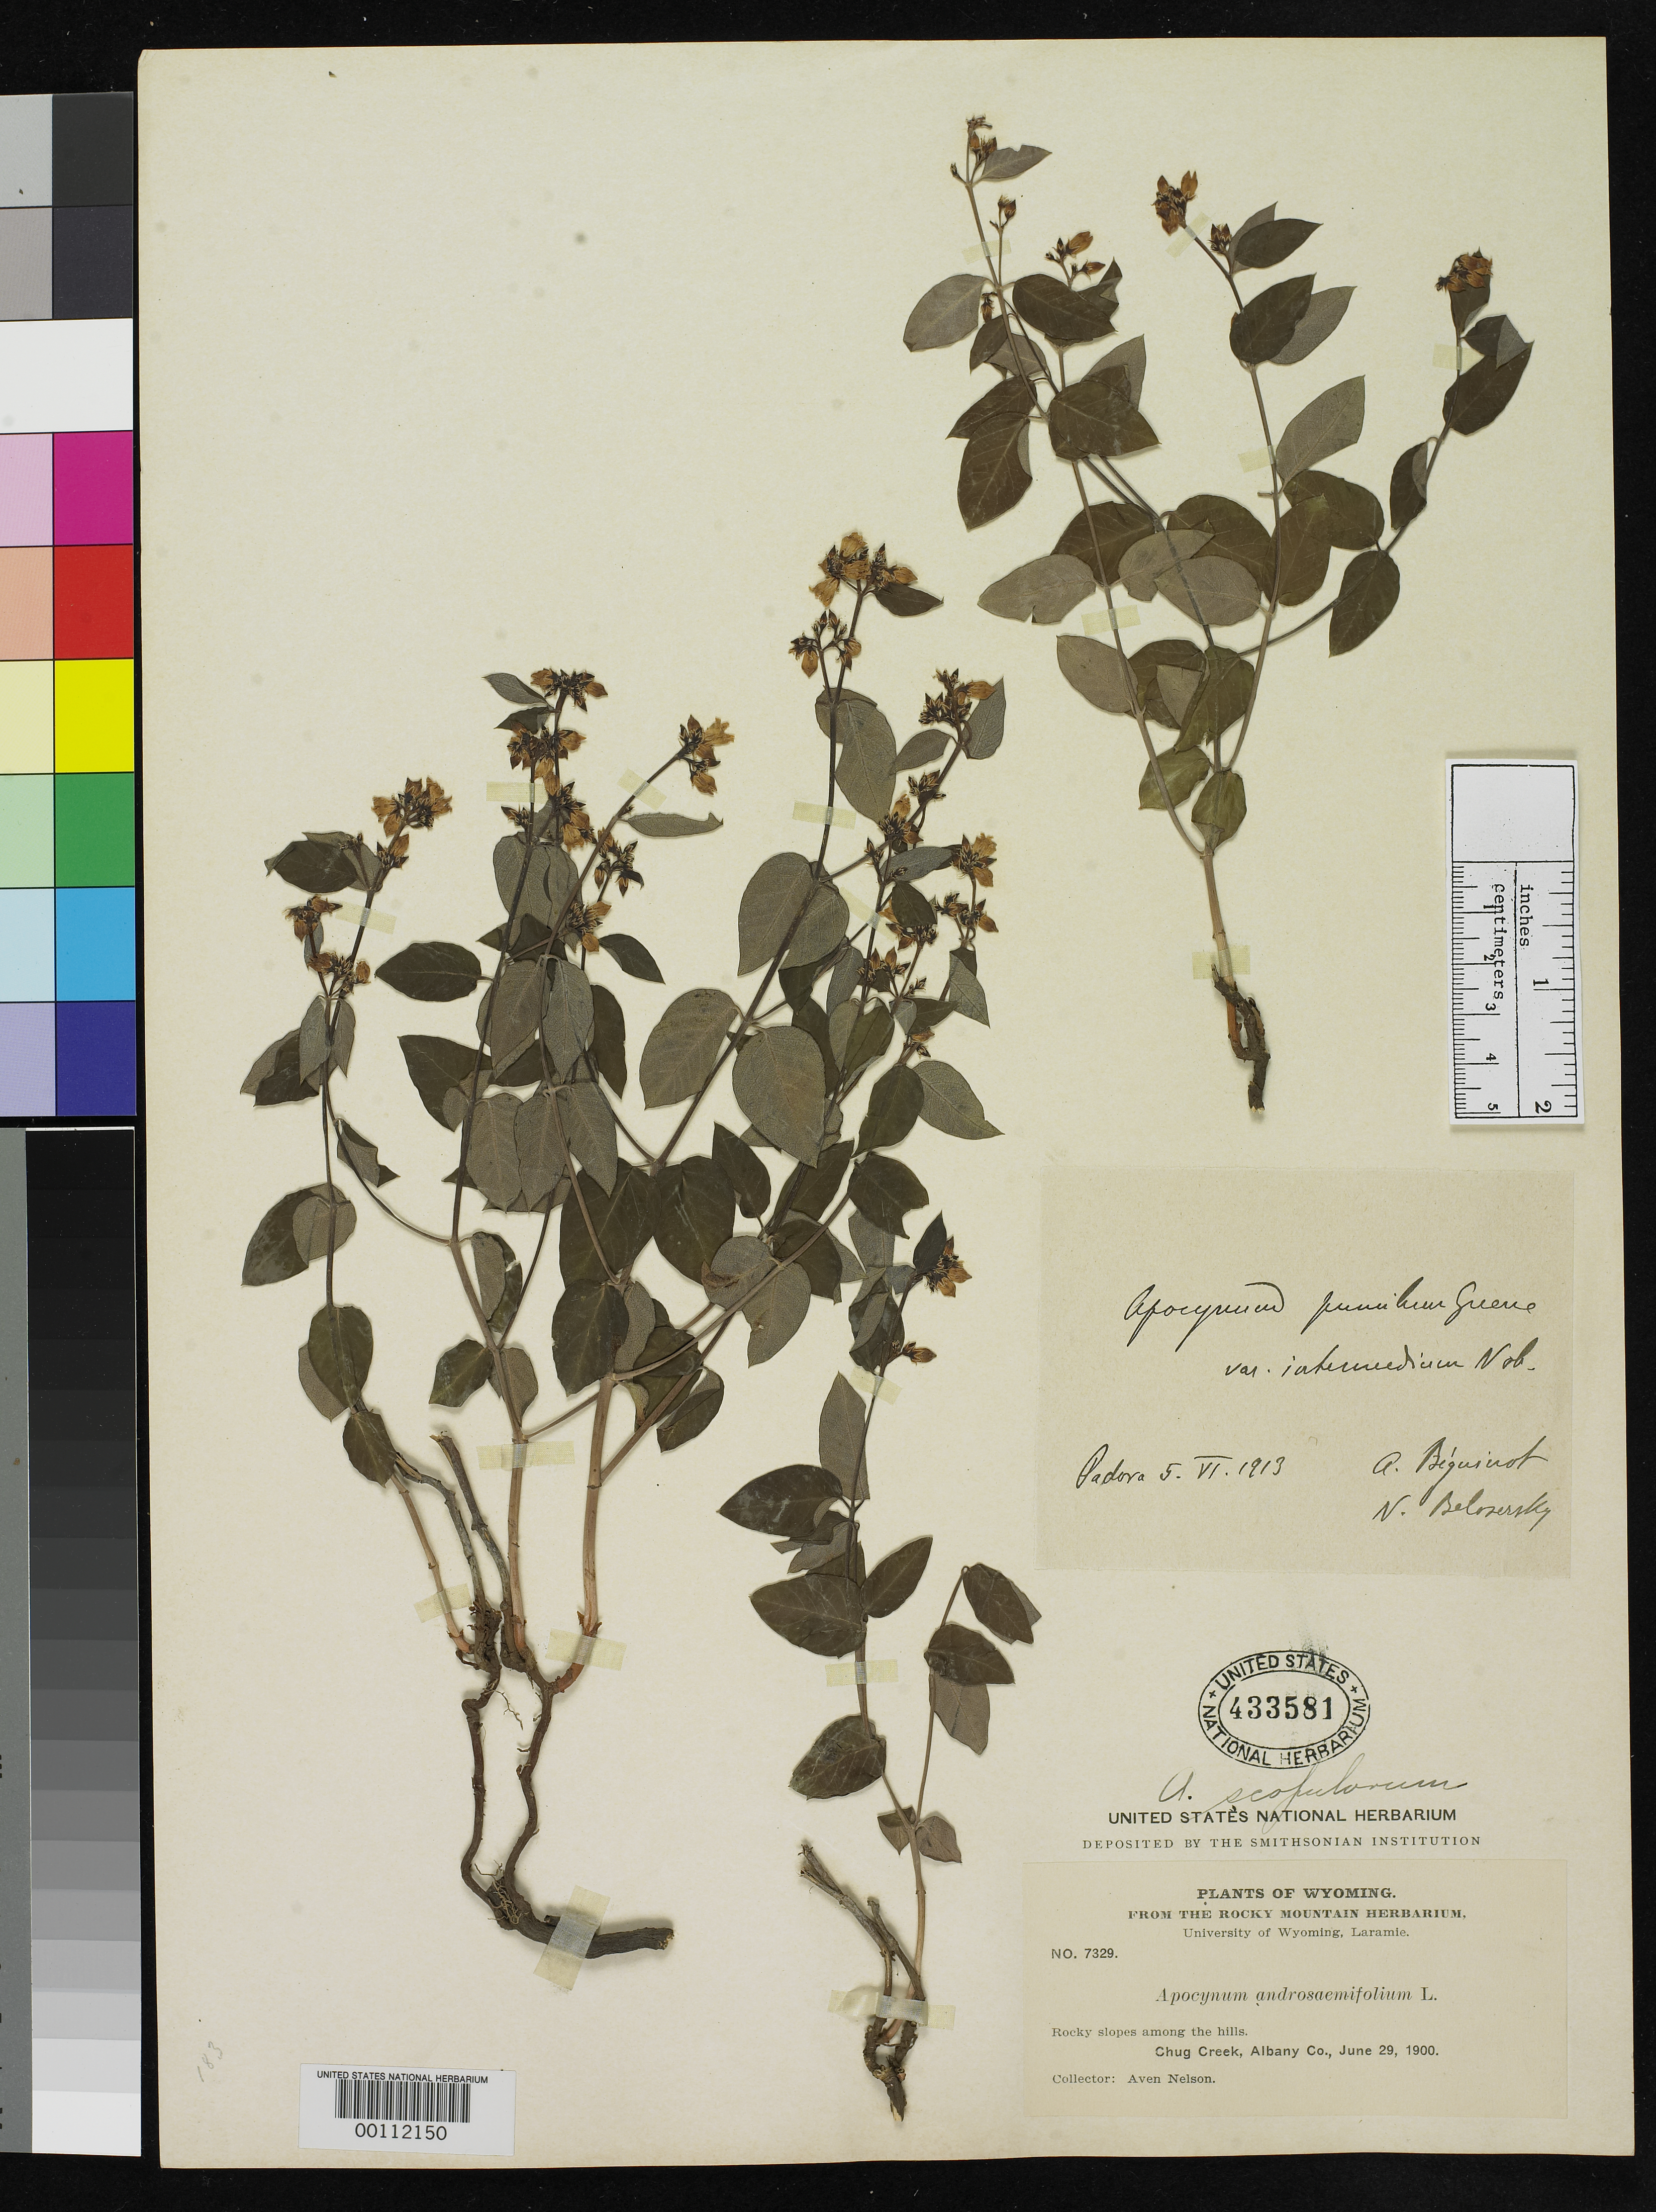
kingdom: Plantae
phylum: Tracheophyta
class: Magnoliopsida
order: Gentianales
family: Apocynaceae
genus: Apocynum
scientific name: Apocynum pumilum var. intermedium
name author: Bég. & Belosersky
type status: Type Collection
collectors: A. Nelson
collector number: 7329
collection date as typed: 29 Jun 1900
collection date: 1900-06-29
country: United States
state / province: Wyoming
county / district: Albany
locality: Chug Creek.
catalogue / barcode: US 433581